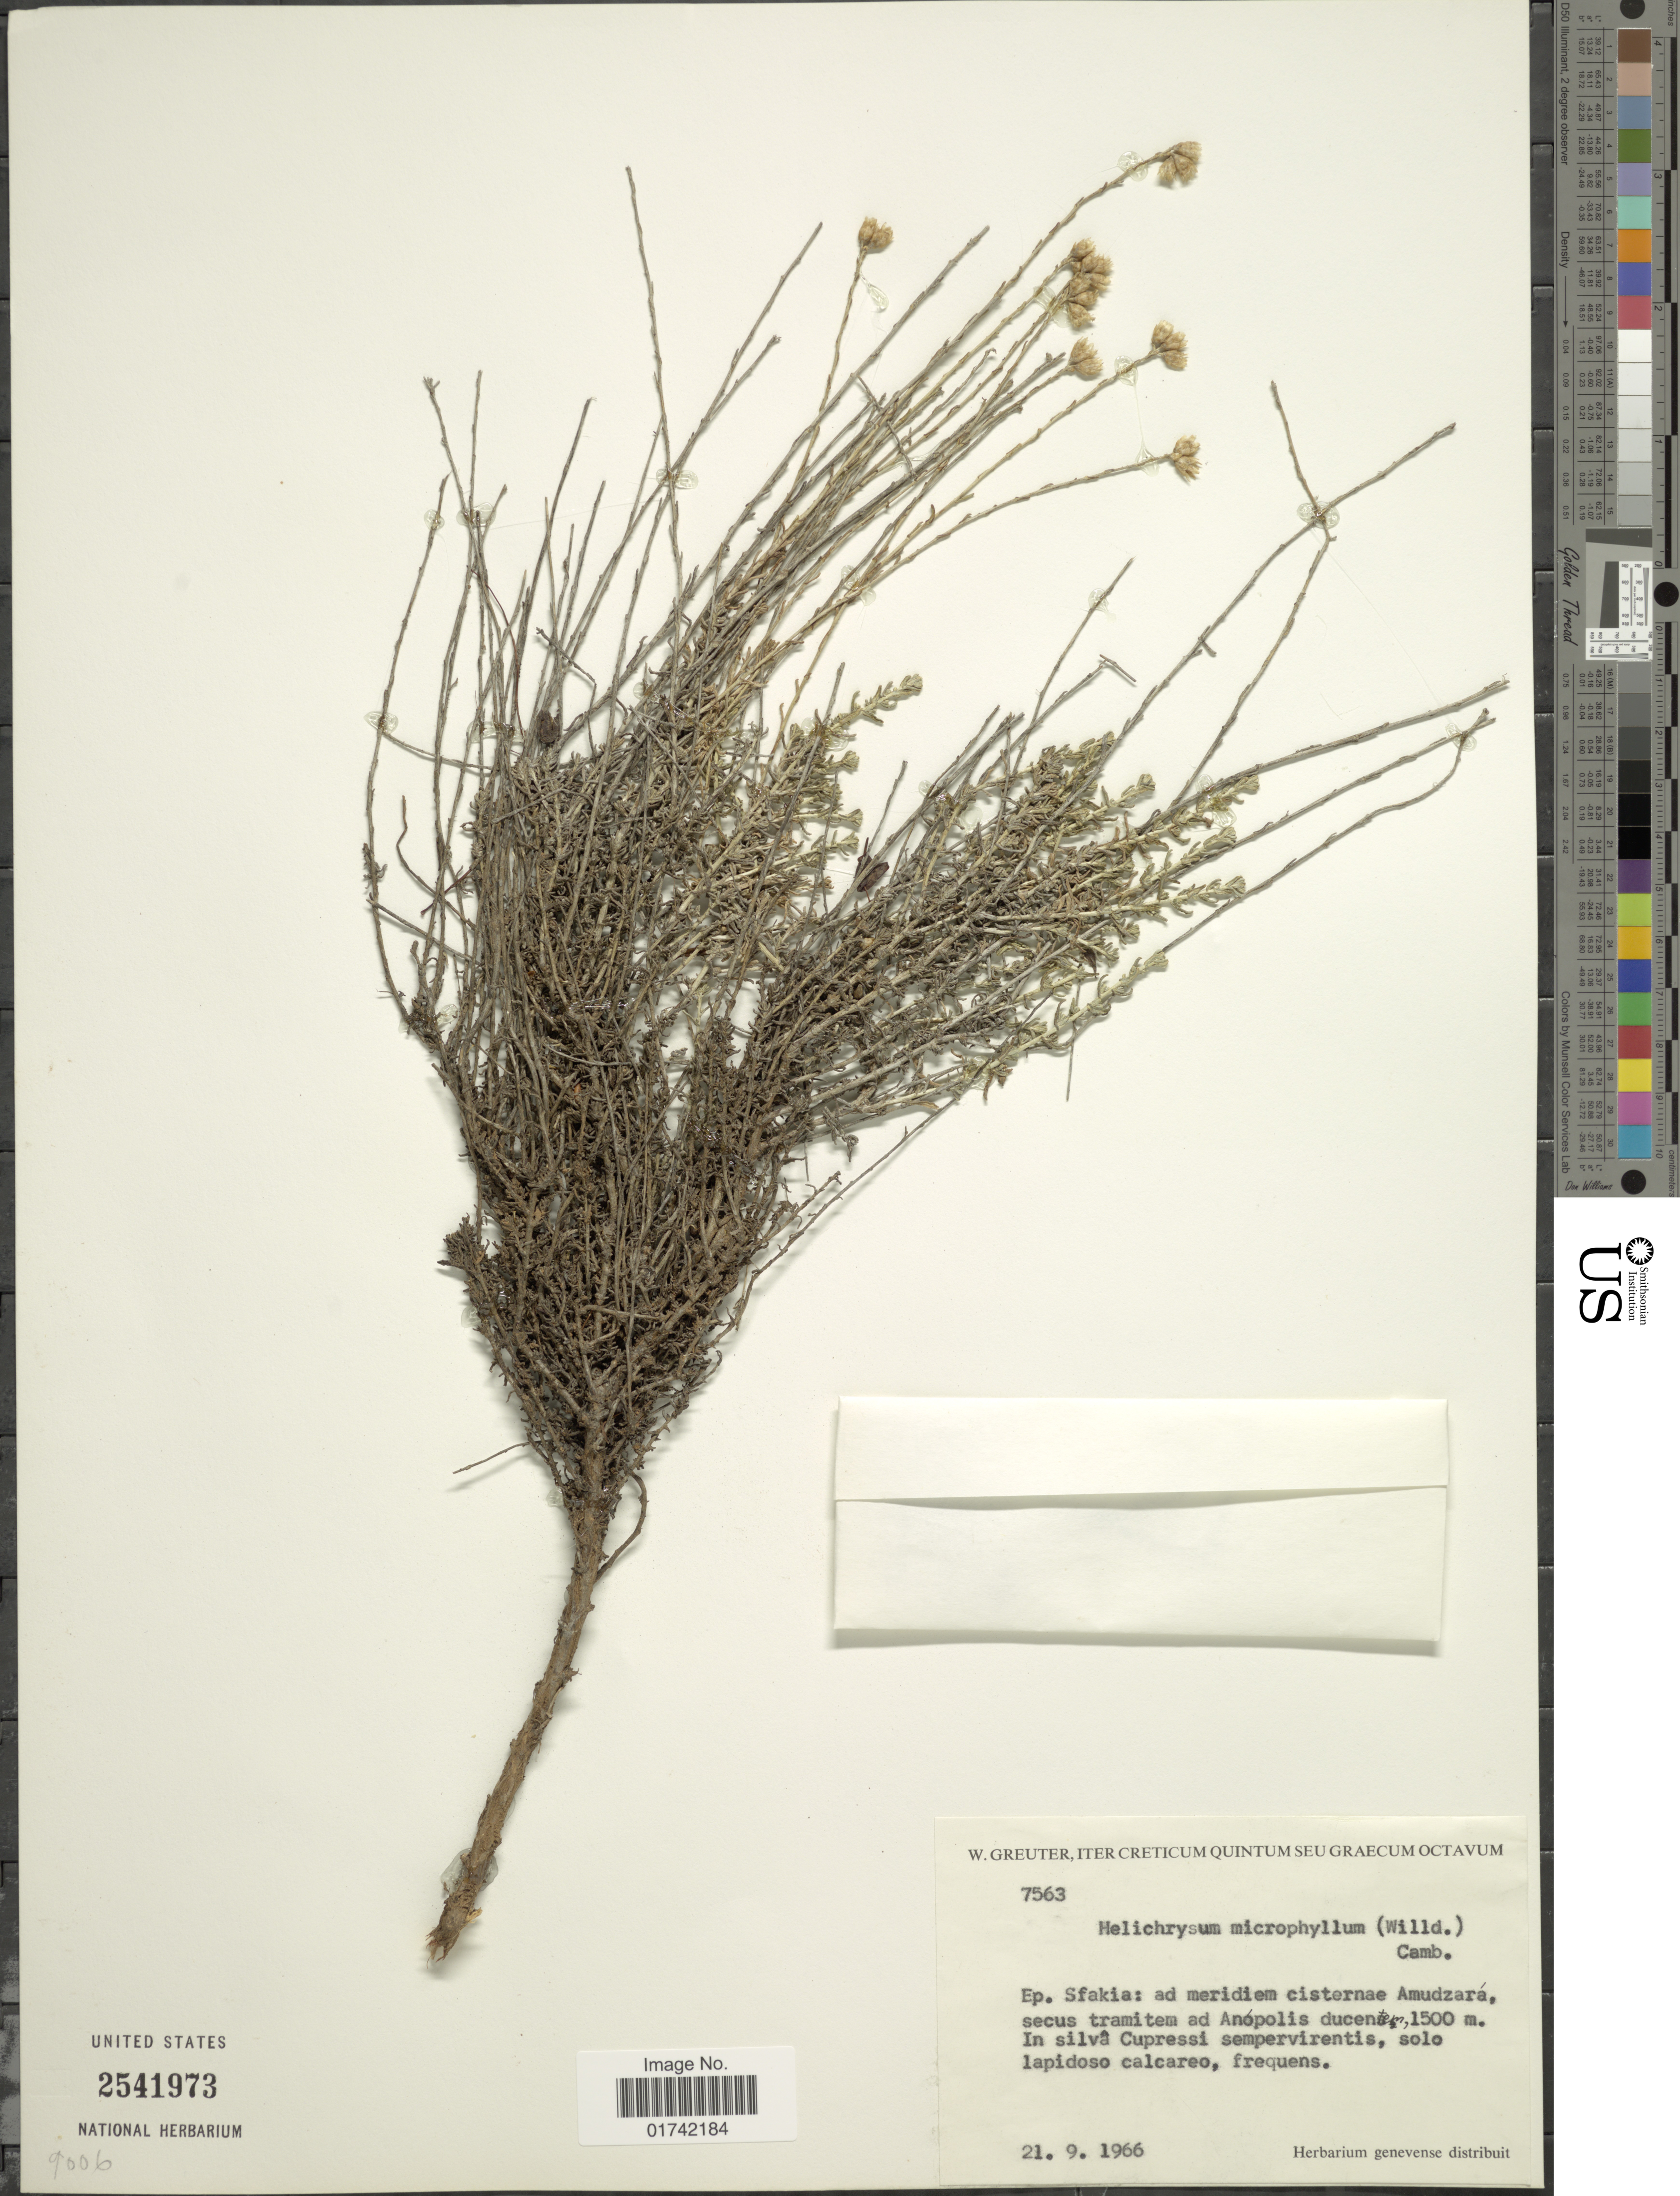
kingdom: Plantae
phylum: Tracheophyta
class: Magnoliopsida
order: Asterales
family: Asteraceae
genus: Helichrysum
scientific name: Helichrysum microphyllum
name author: Cambess.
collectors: W. Greuter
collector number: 7563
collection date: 1966-09-21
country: Greece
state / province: Crete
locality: Ep. Sfakia: ad meridie, cisternae Amudzara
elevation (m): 1500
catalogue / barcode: US 2541973